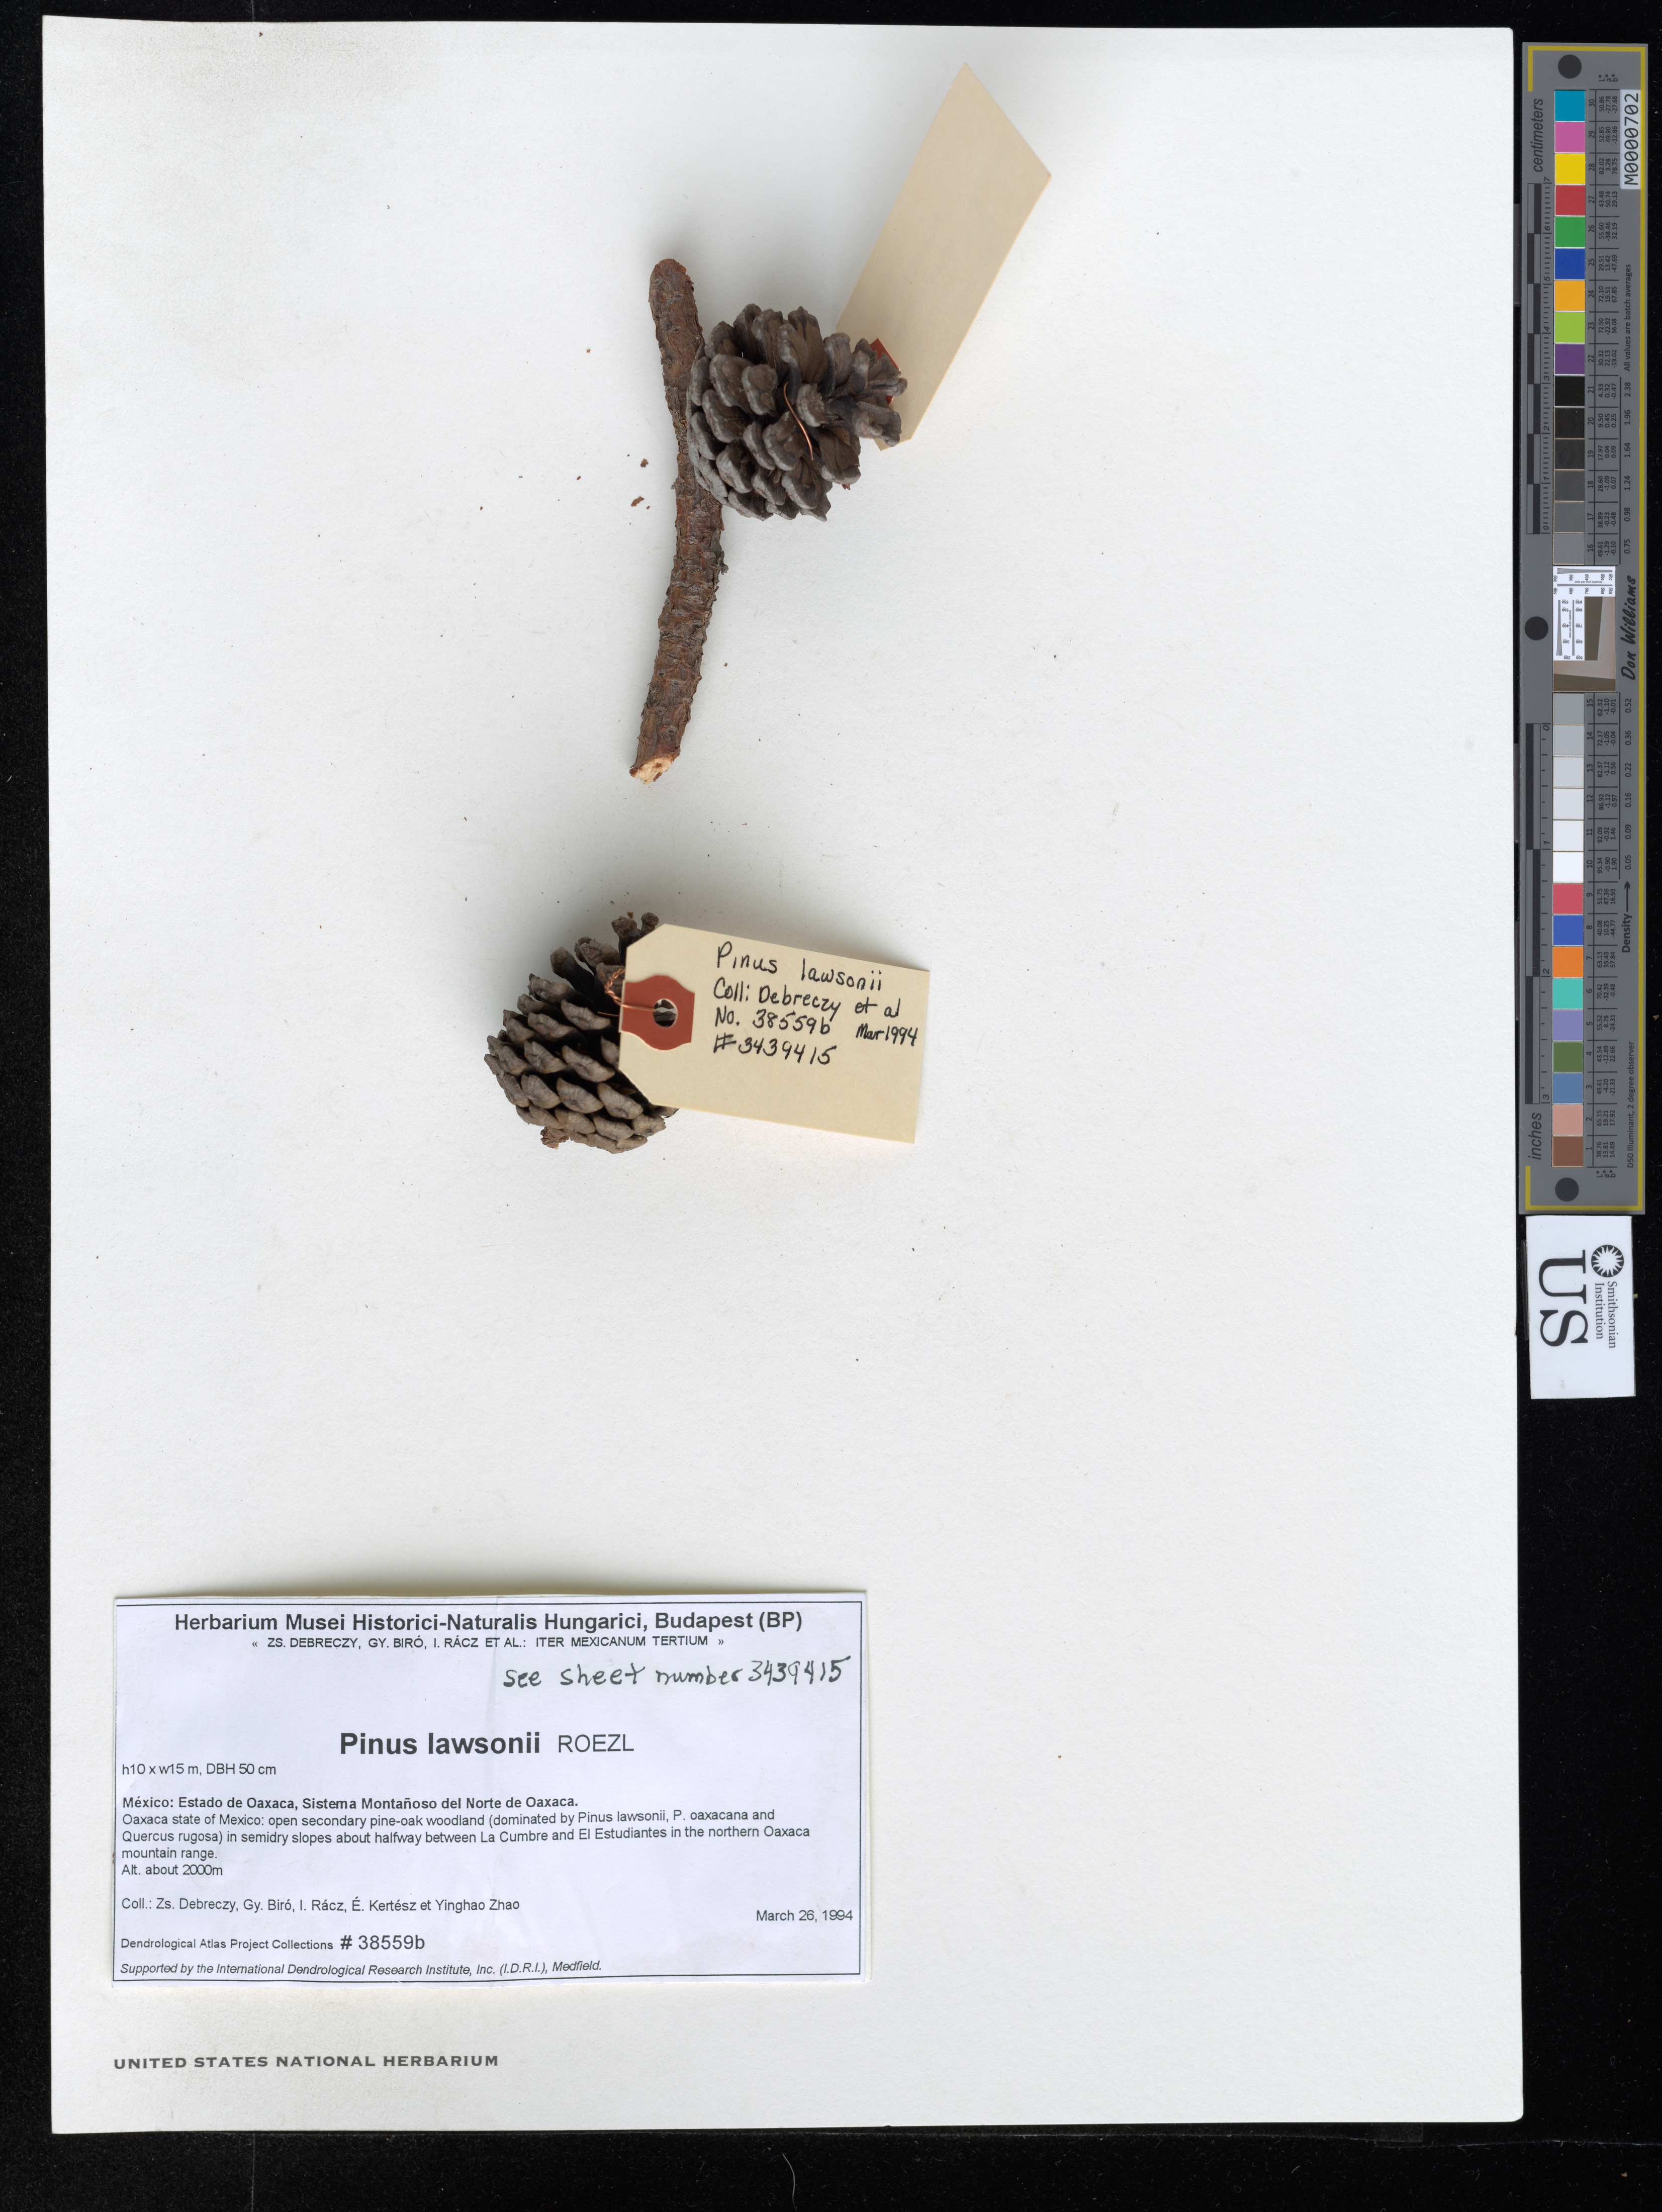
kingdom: Plantae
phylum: Tracheophyta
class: Pinopsida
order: Pinales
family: Pinaceae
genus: Pinus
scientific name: Pinus lawsonii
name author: Roezl ex Gordon & Glend.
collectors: Z. Debreczy, G. Biro, I. Rácz, E. Kertesz & Y. Zhao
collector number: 38559 b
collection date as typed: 26 Mar 1994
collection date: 1994-03-26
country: Mexico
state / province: Oaxaca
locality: About halfway between La Cumbre and El Estudiante in the northern Oaxaca mountain range.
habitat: Open secondary pine-oak woodland (dominated by Pinus lawsonii, P. oaxacana and Quercus rugosa) in semidry slopes.